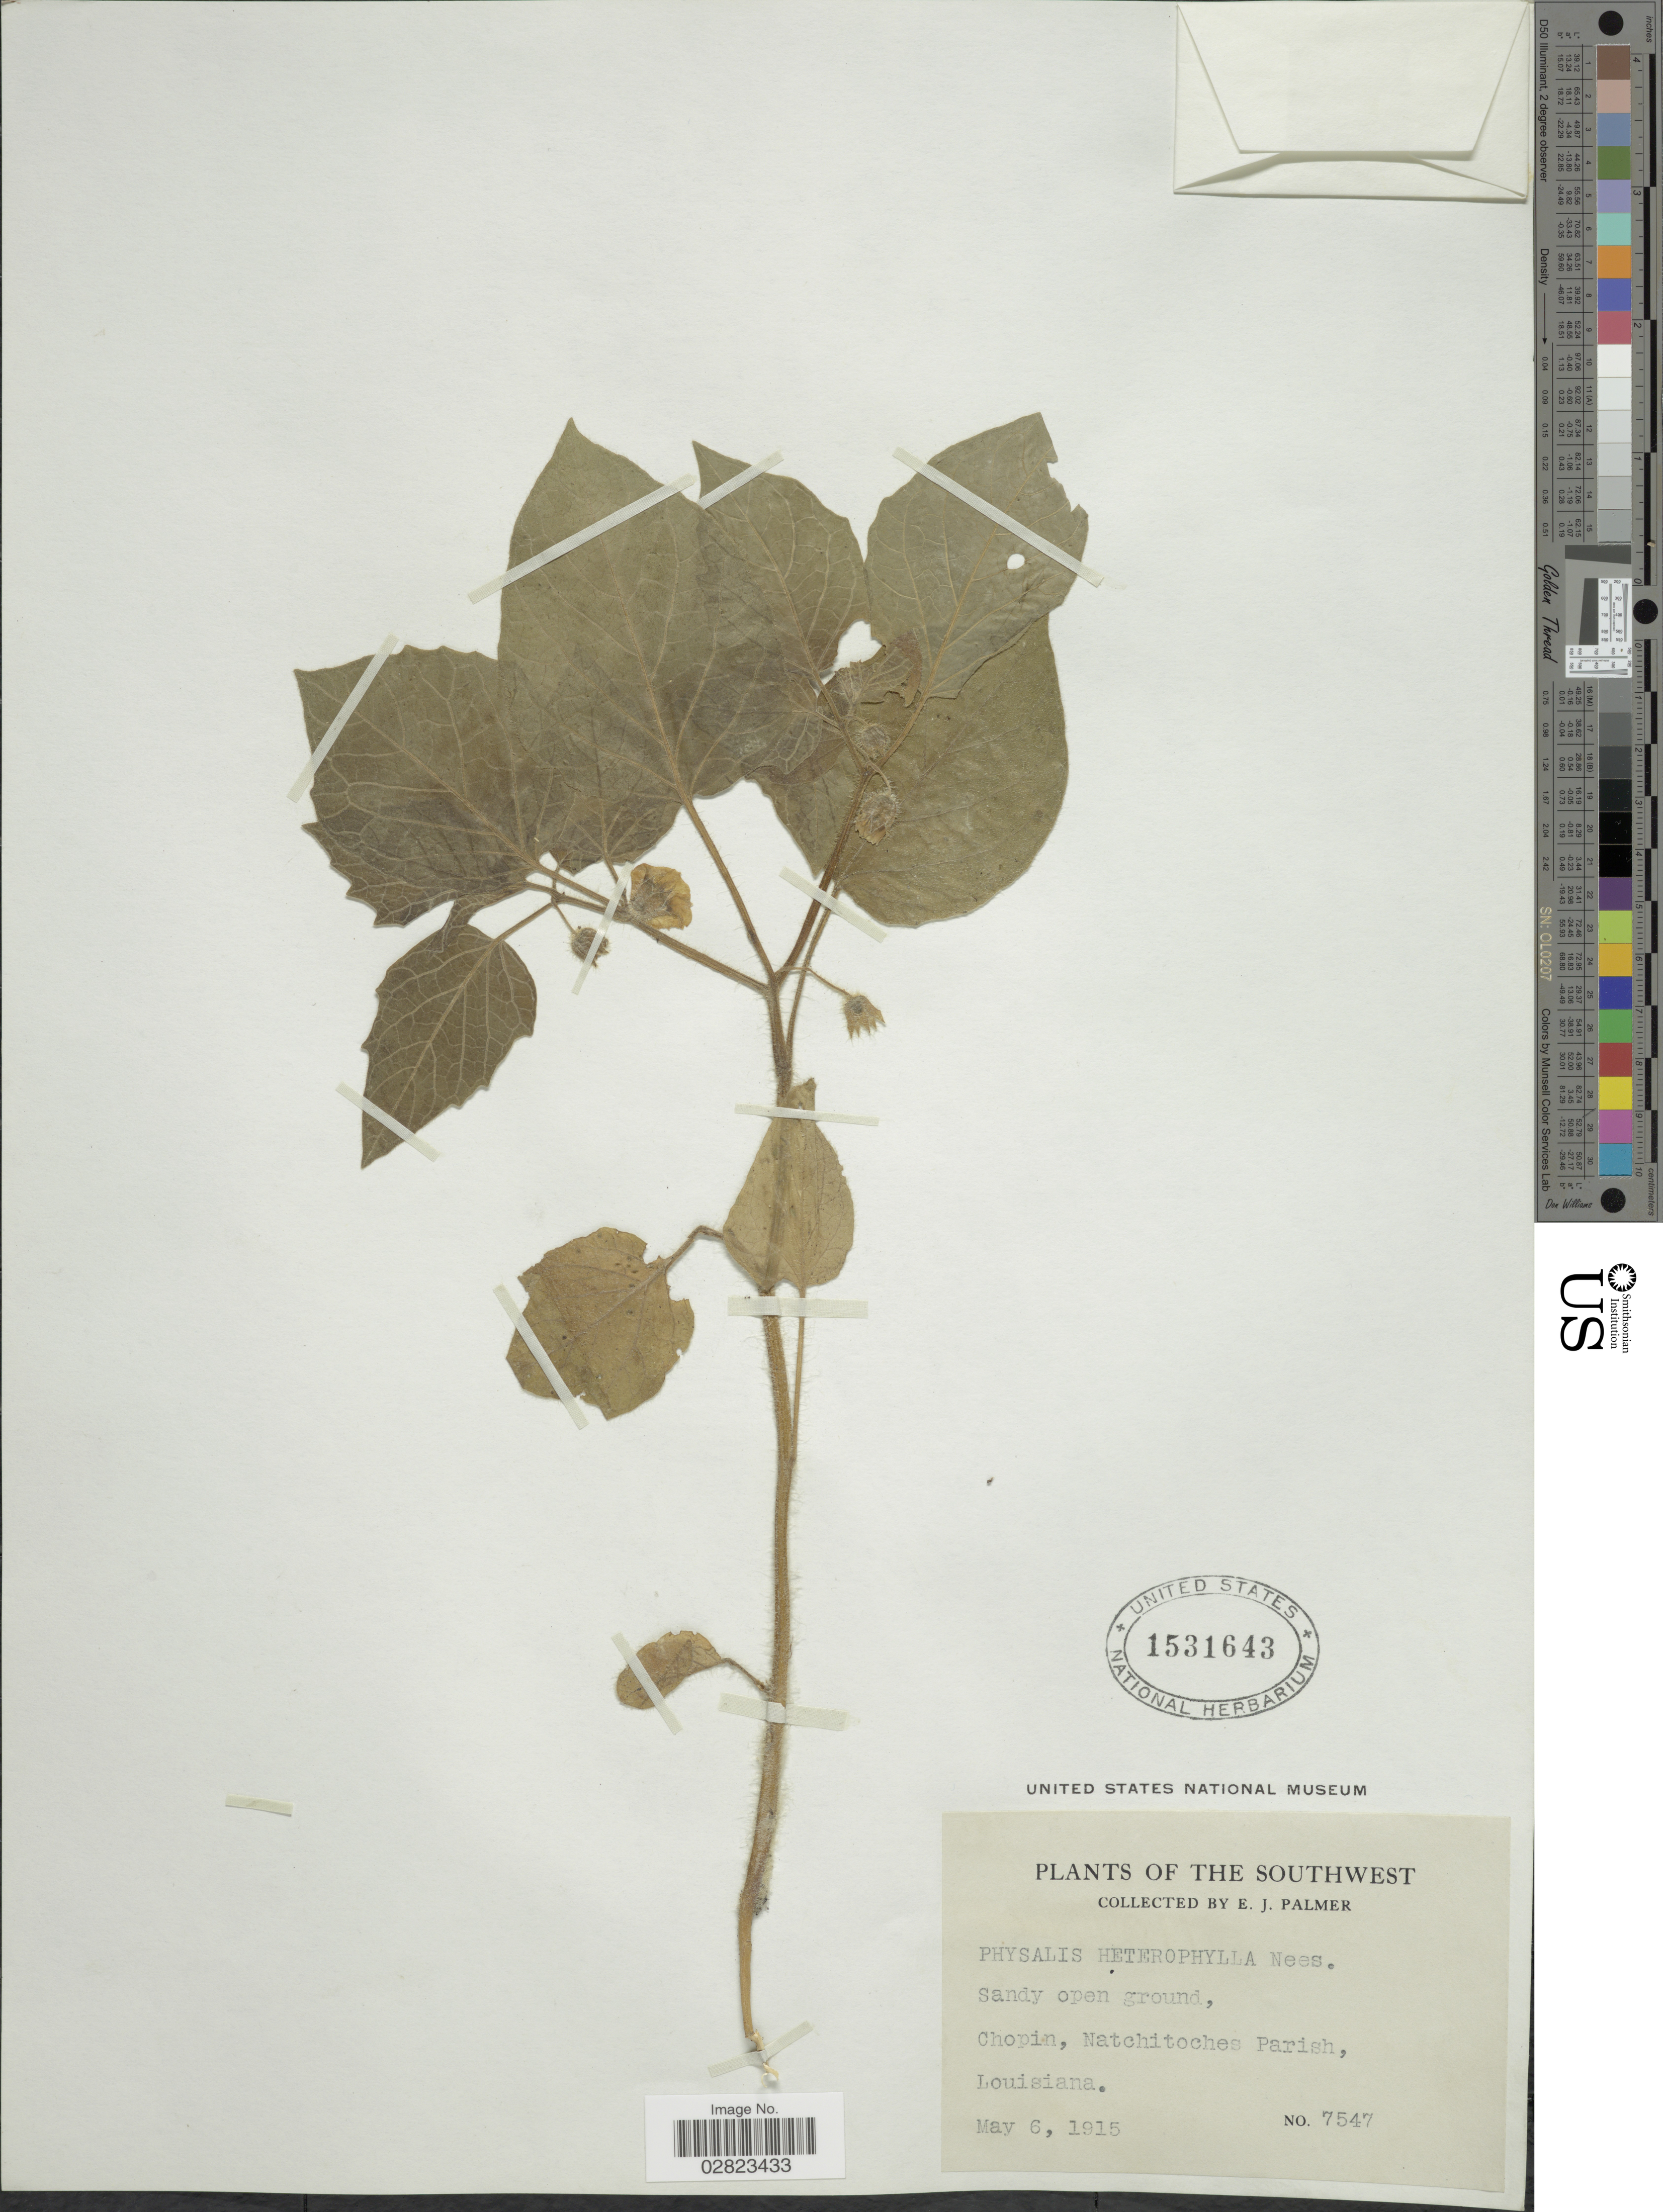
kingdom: Plantae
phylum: Tracheophyta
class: Magnoliopsida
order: Solanales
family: Solanaceae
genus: Physalis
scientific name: Physalis heterophylla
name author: Nees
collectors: E. J. Palmer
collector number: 7547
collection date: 1915-05-06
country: United States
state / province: Louisiana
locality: Chopin, Natchitoches Parish.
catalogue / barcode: US 1531643